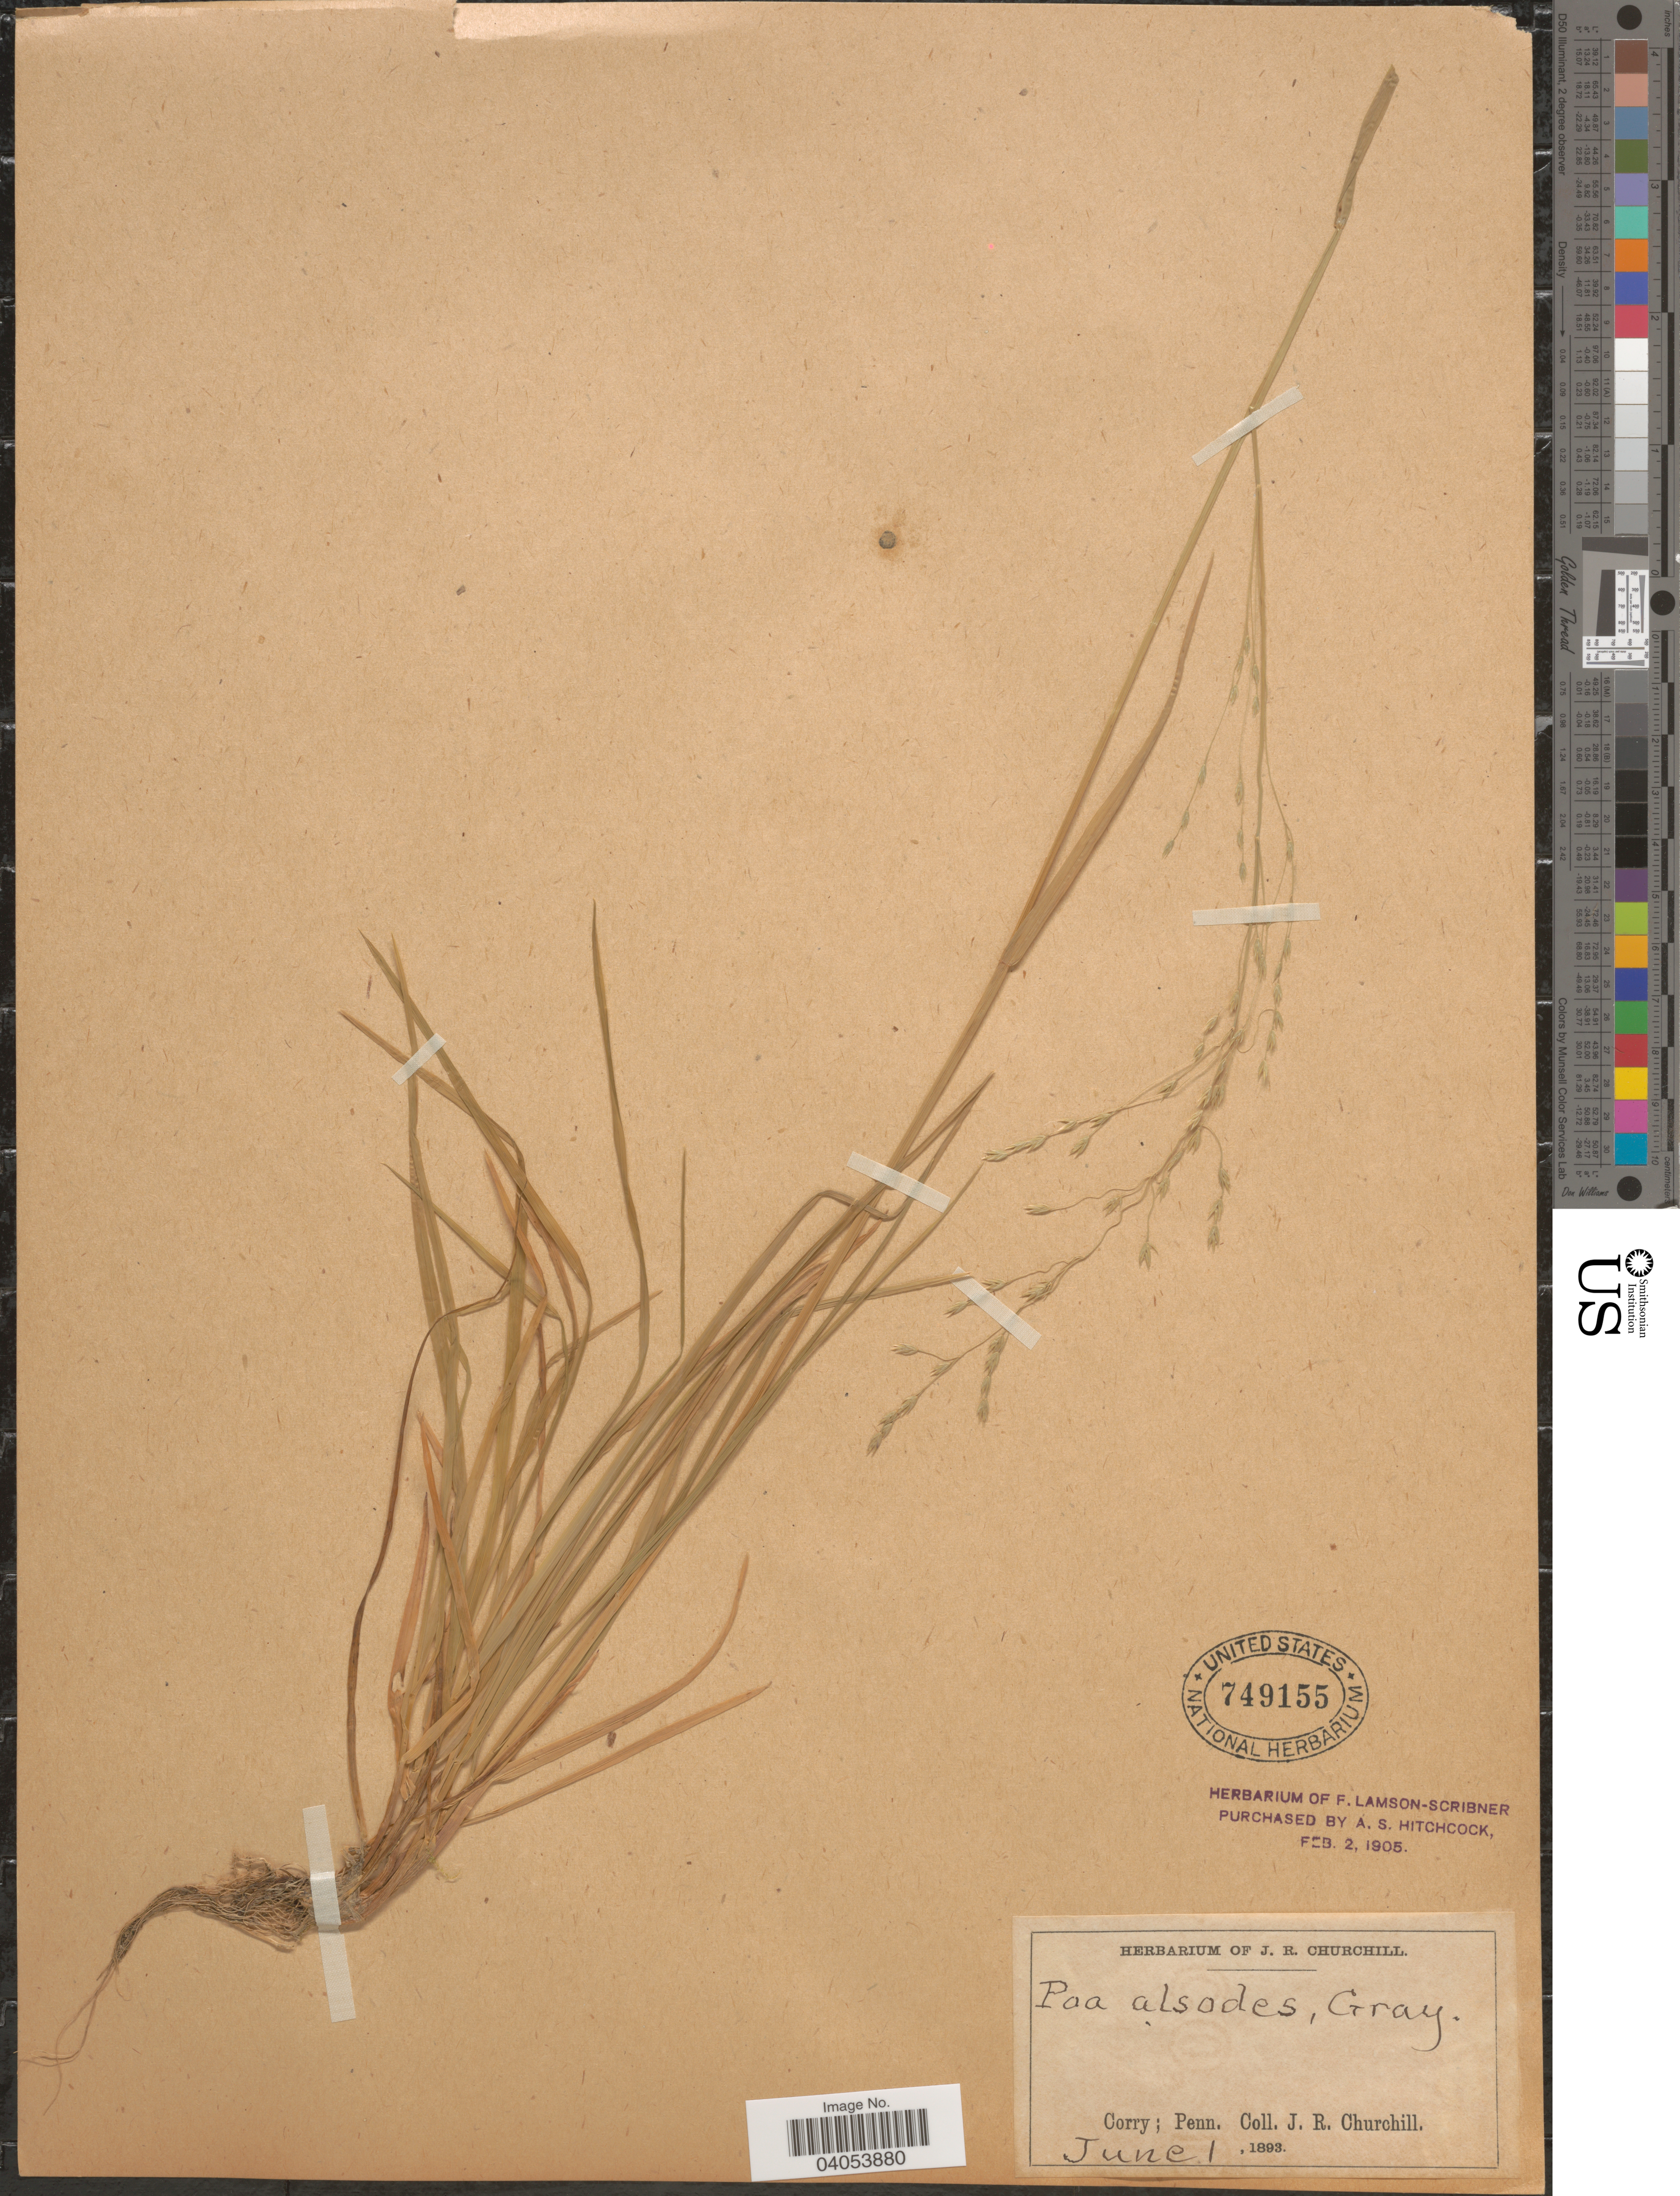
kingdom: Plantae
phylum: Tracheophyta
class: Liliopsida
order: Poales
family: Poaceae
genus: Poa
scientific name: Poa alsodes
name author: A. Gray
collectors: J. Churchill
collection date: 1893-06-01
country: United States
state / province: Pennsylvania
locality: Corry.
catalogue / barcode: US 749155